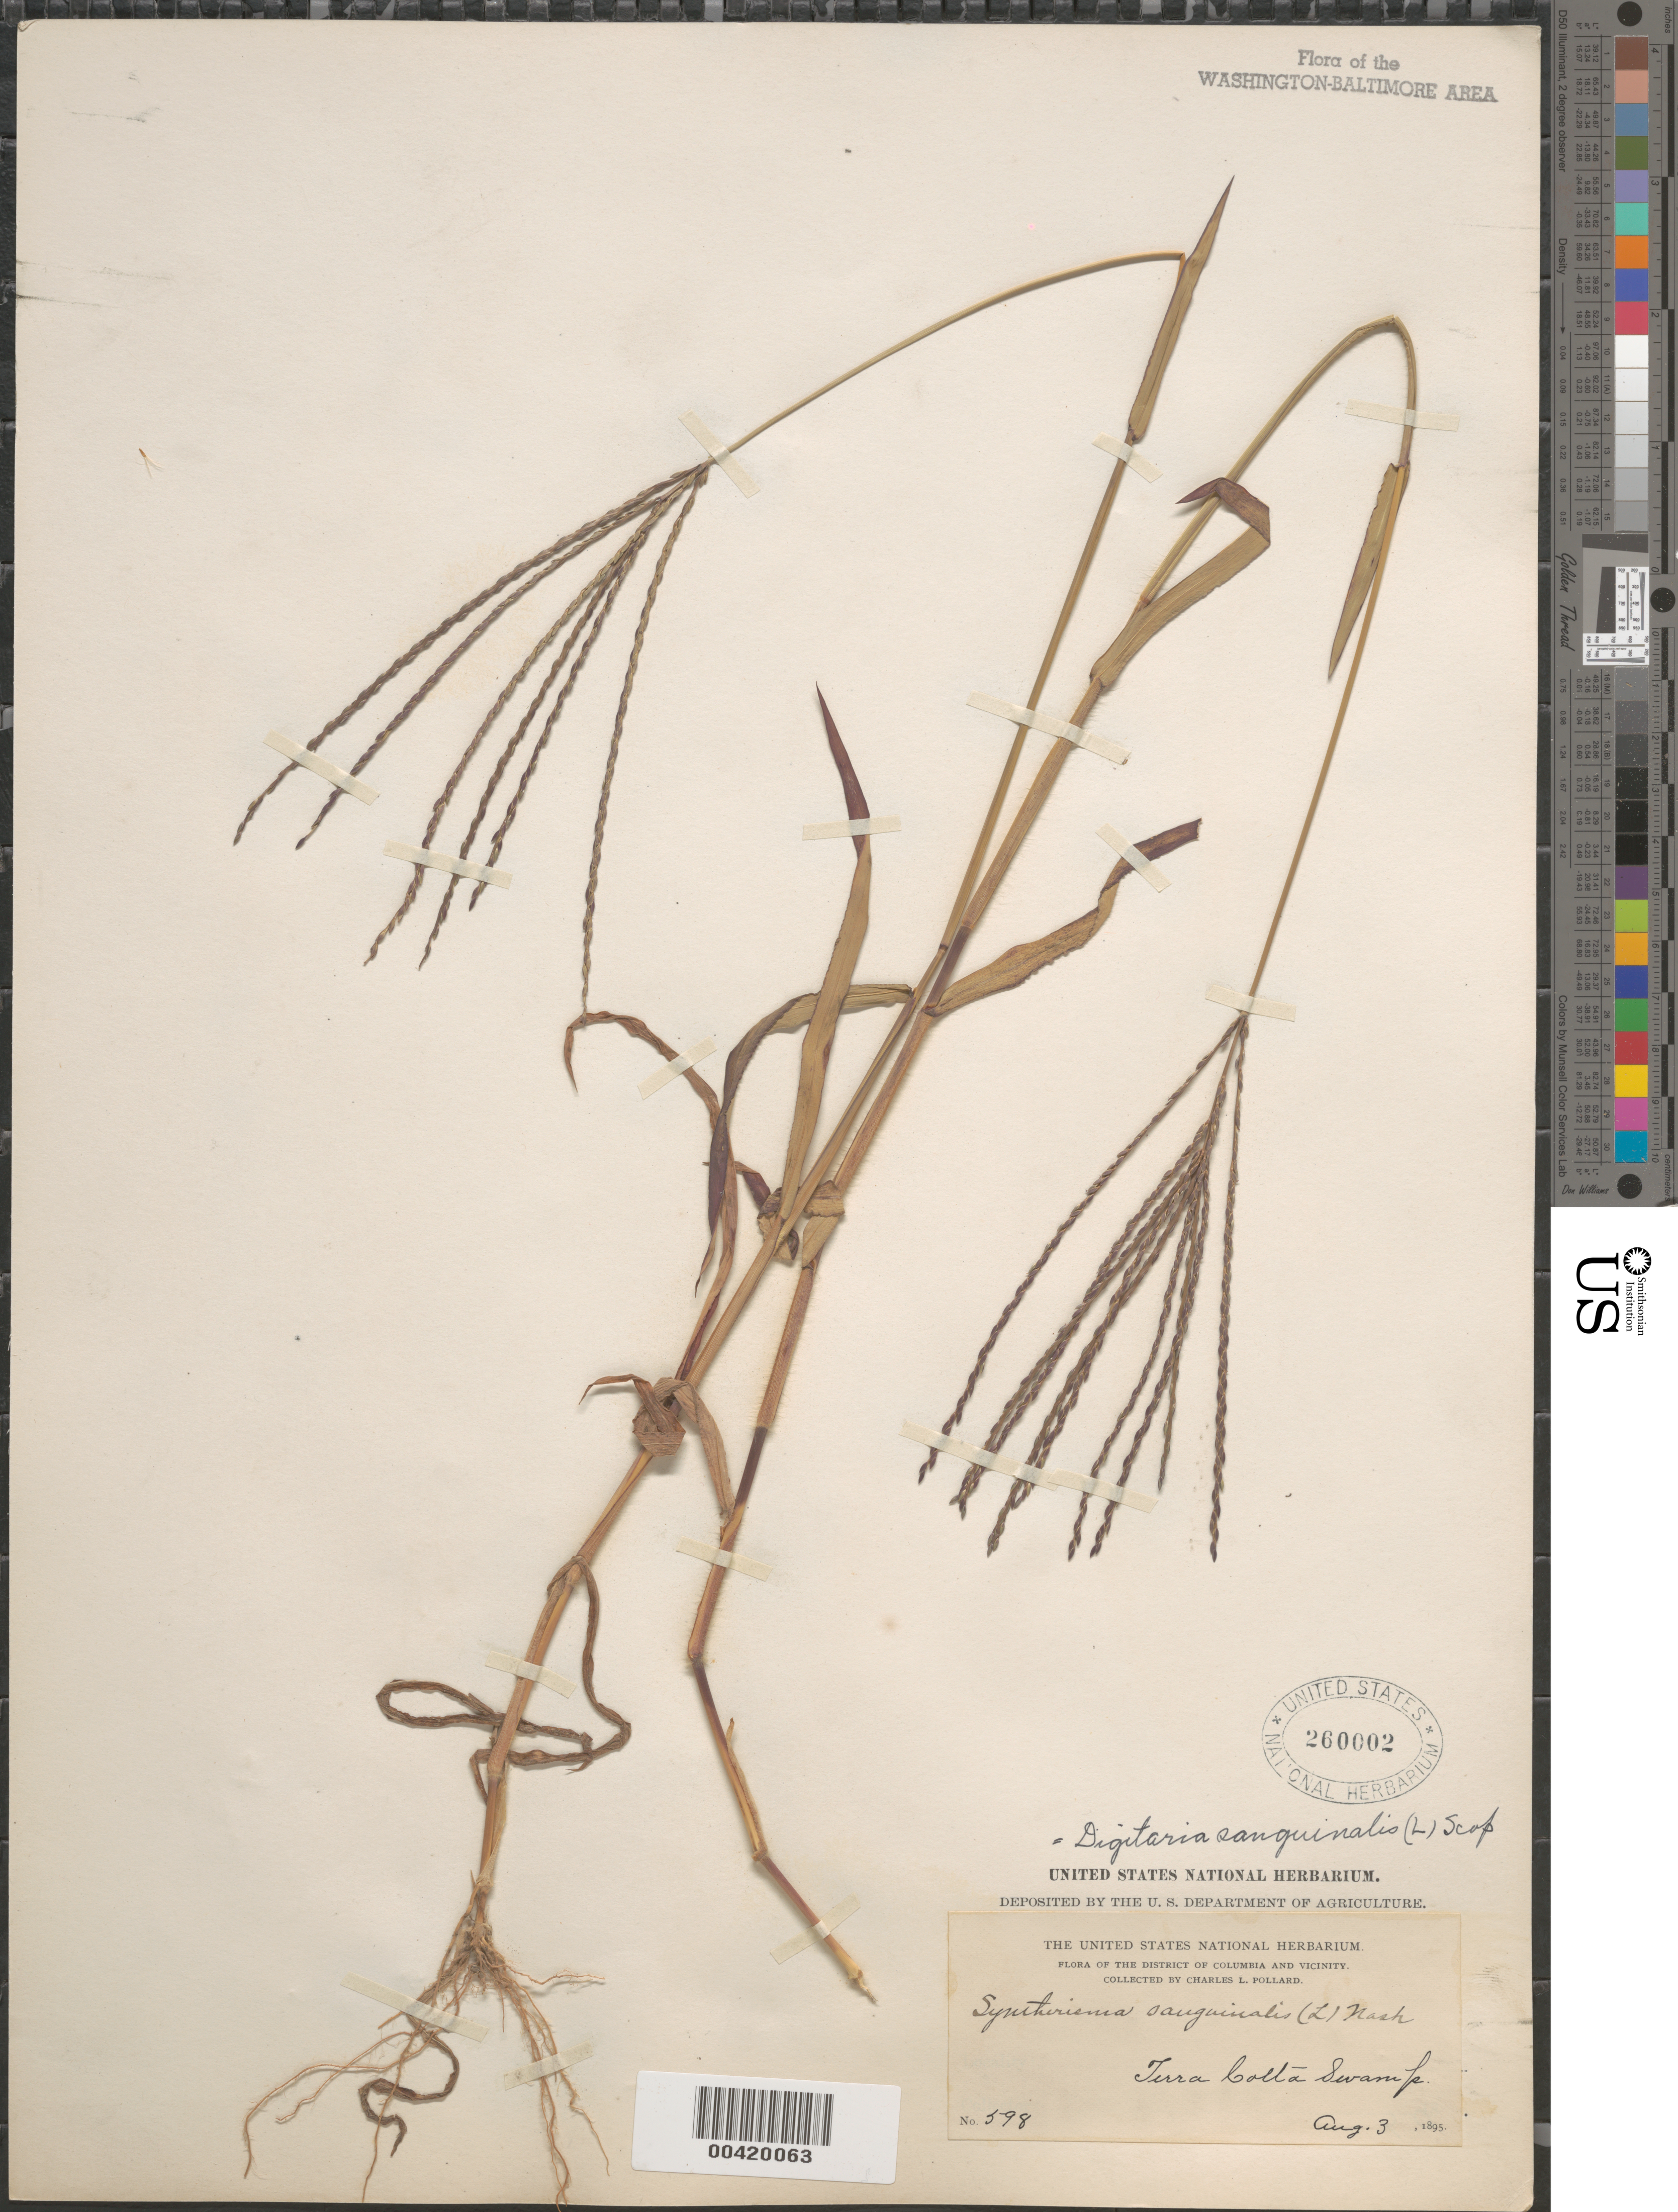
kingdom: Plantae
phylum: Tracheophyta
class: Liliopsida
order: Poales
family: Poaceae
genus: Digitaria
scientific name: Digitaria sanguinalis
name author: (L.) Scop.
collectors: C. L. Pollard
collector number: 598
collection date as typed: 03 Aug 1895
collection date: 1895-08-03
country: United States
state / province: District of Columbia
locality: Terra Cotta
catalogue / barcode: US 260002